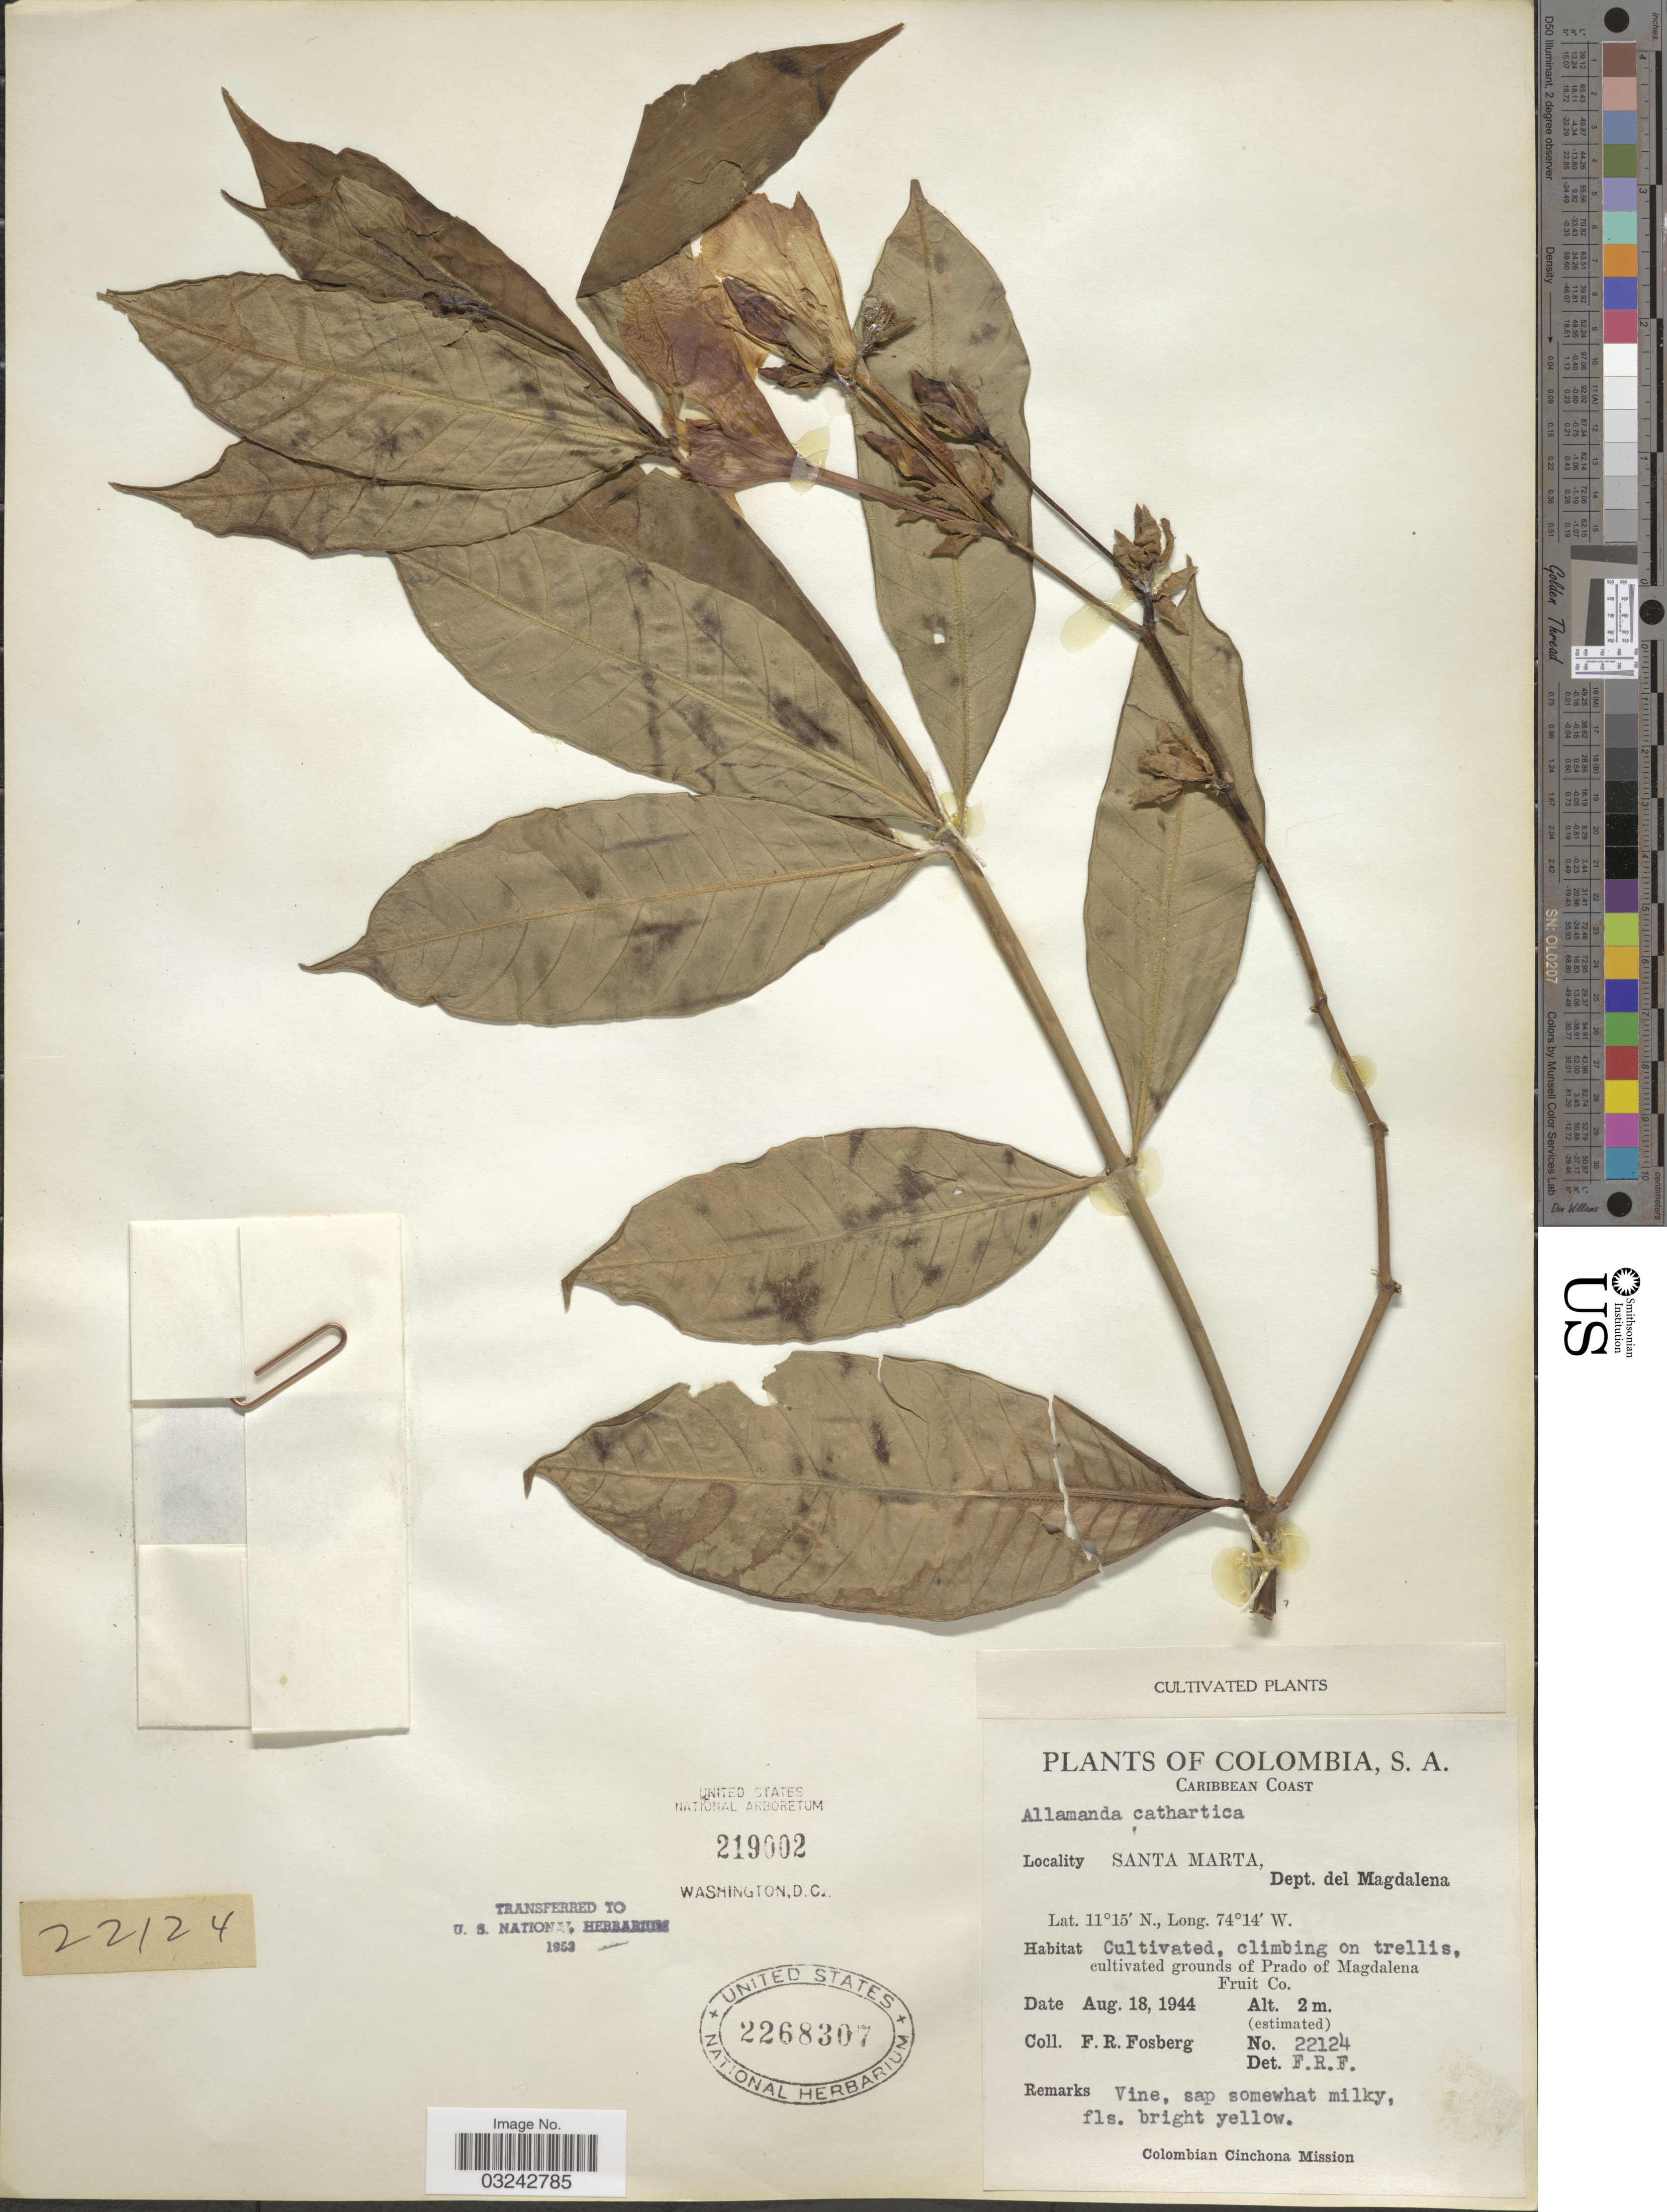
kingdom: Plantae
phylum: Tracheophyta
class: Magnoliopsida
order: Gentianales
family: Apocynaceae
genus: Allamanda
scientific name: Allamanda cathartica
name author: L.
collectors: F. R. Fosberg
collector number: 22124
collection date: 1944-08-18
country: Colombia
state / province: Magdalena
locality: Caribbean Coast. Santa Marta, Dept. del Magdalena. Cultivated grounds of Prado of Magdalena, Fruit Co.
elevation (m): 2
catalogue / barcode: US 2268307